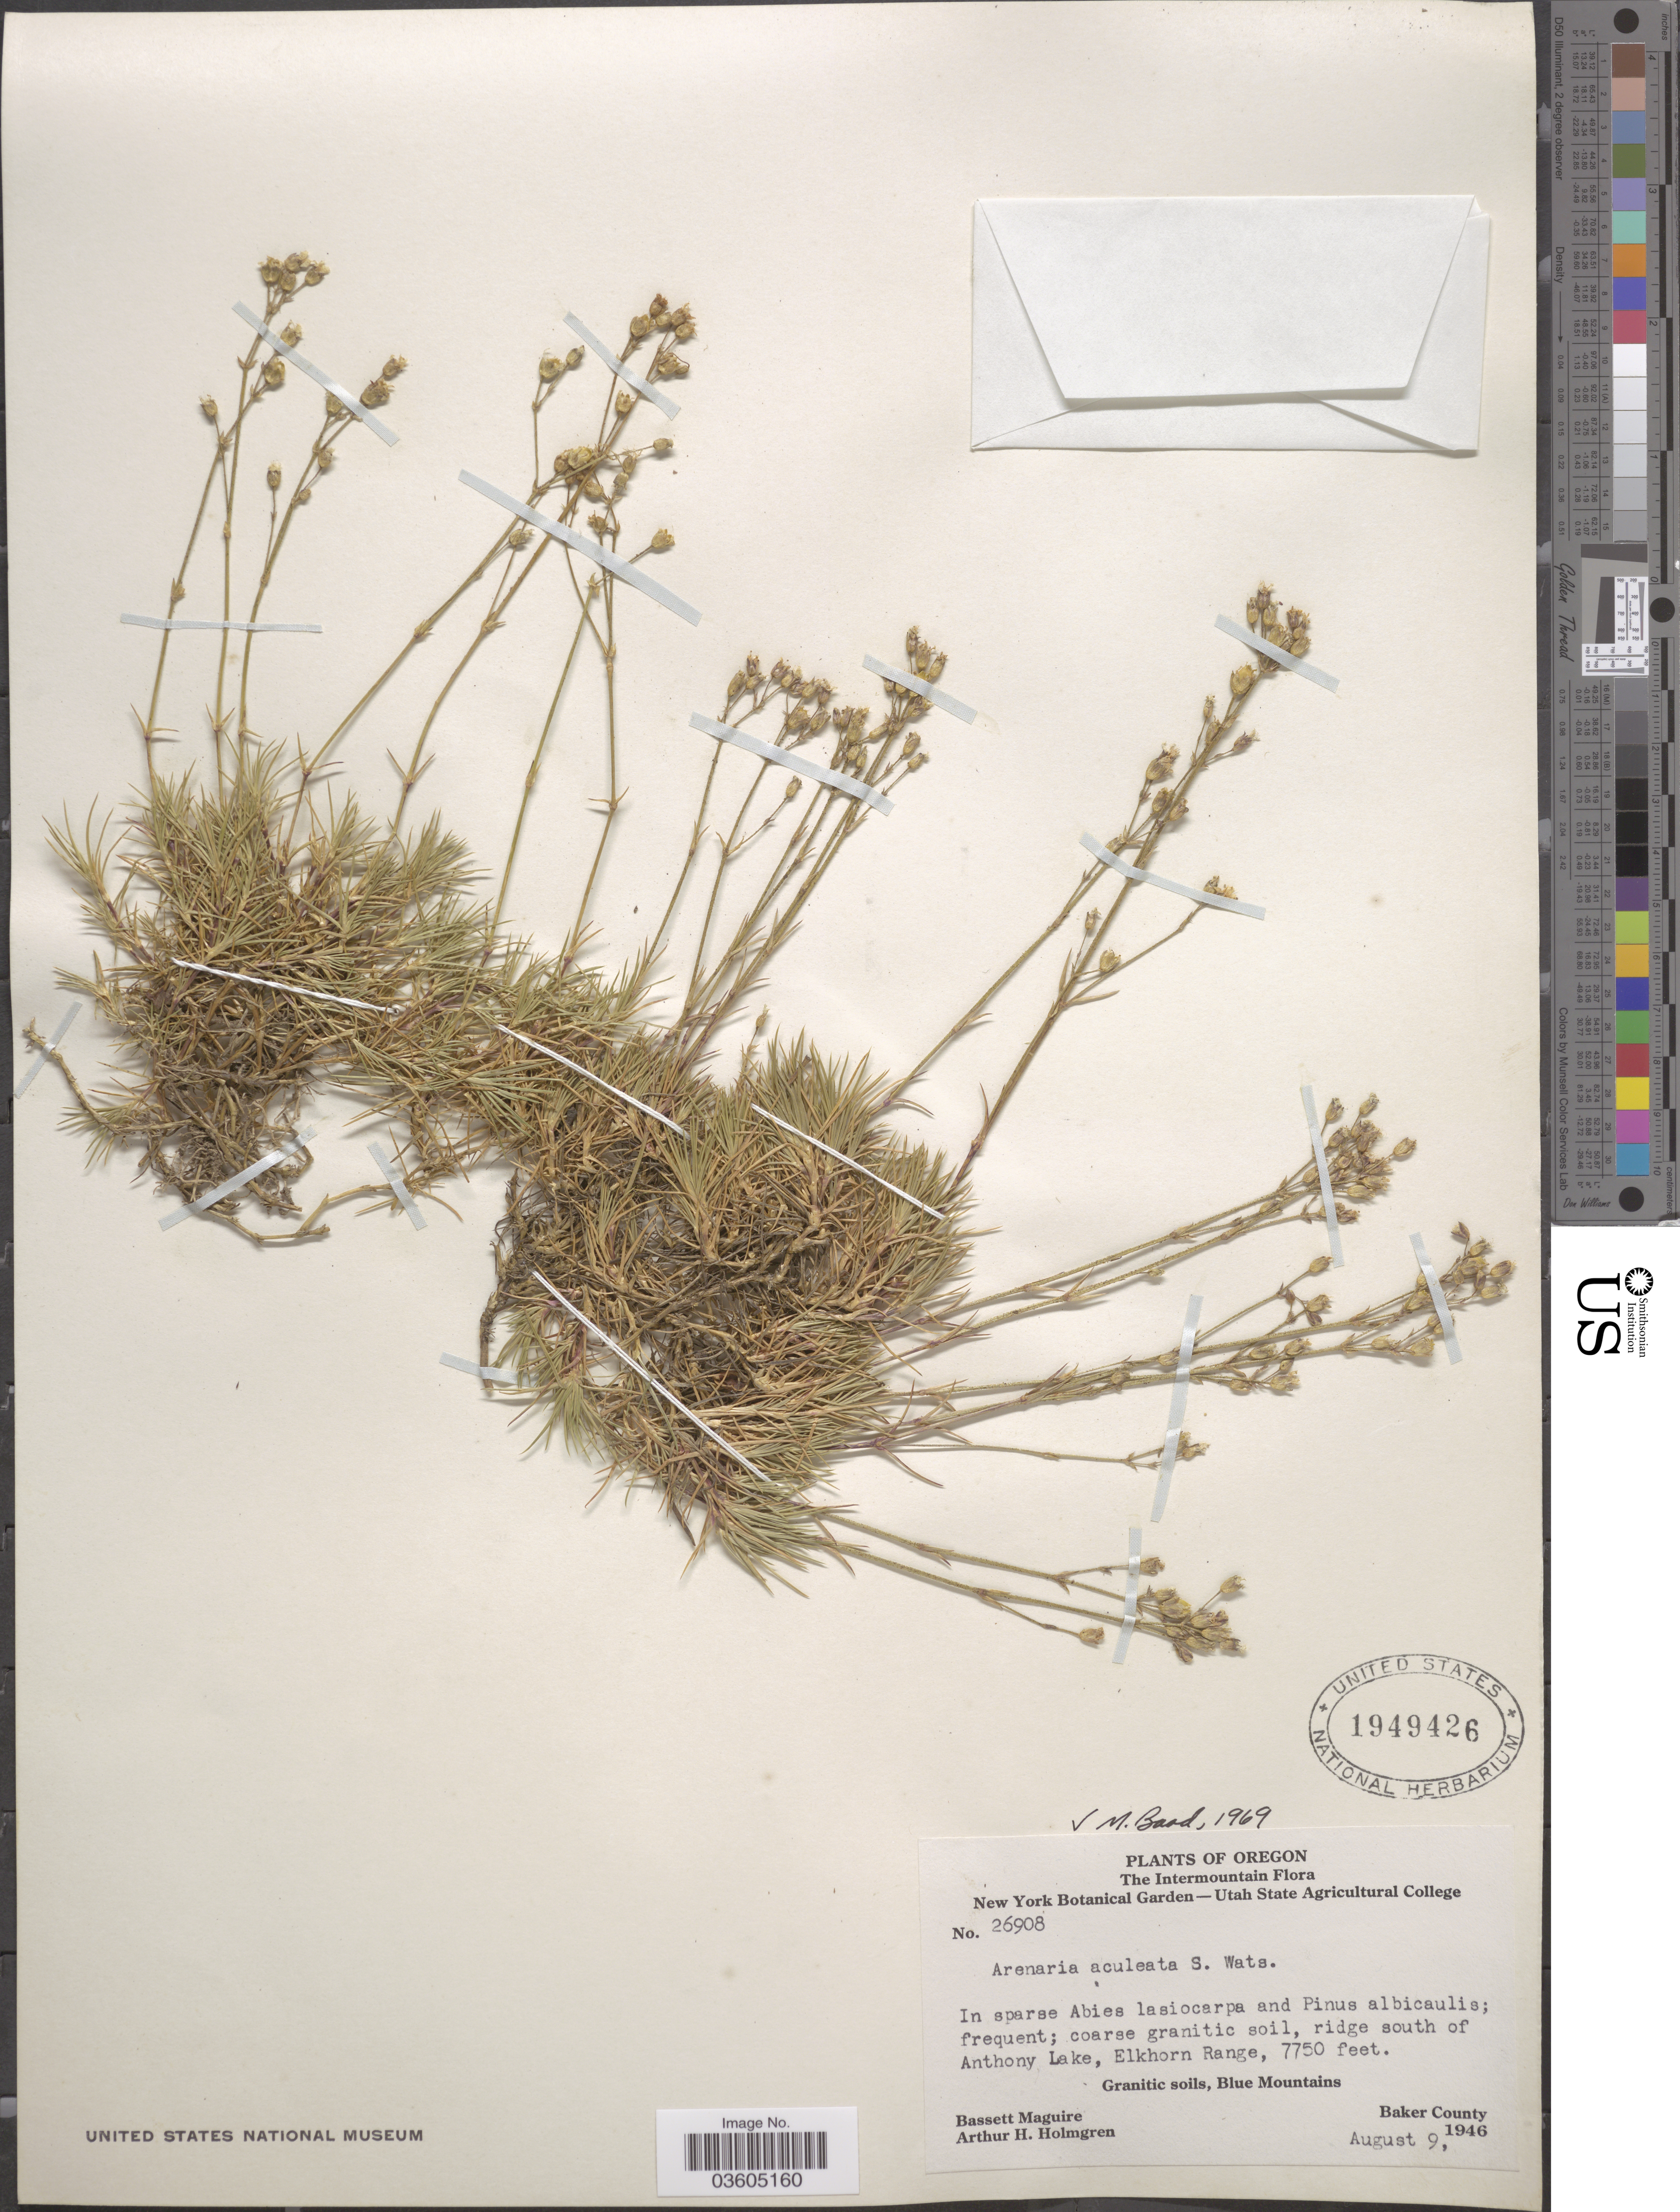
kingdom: Plantae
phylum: Tracheophyta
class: Magnoliopsida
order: Caryophyllales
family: Caryophyllaceae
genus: Eremogone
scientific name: Eremogone aculeata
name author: (S. Watson) Ikonn.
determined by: U.S. National Herbarium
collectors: B. Maguire & A. H. Holmgren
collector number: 26908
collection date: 1946-08-09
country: United States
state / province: Oregon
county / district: Baker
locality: The Intermountain. Ridge south of Anthony Lake, Elkhorn Range. Granitic soils, Blue Mountains. Baker County.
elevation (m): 2362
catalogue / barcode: US 1949426